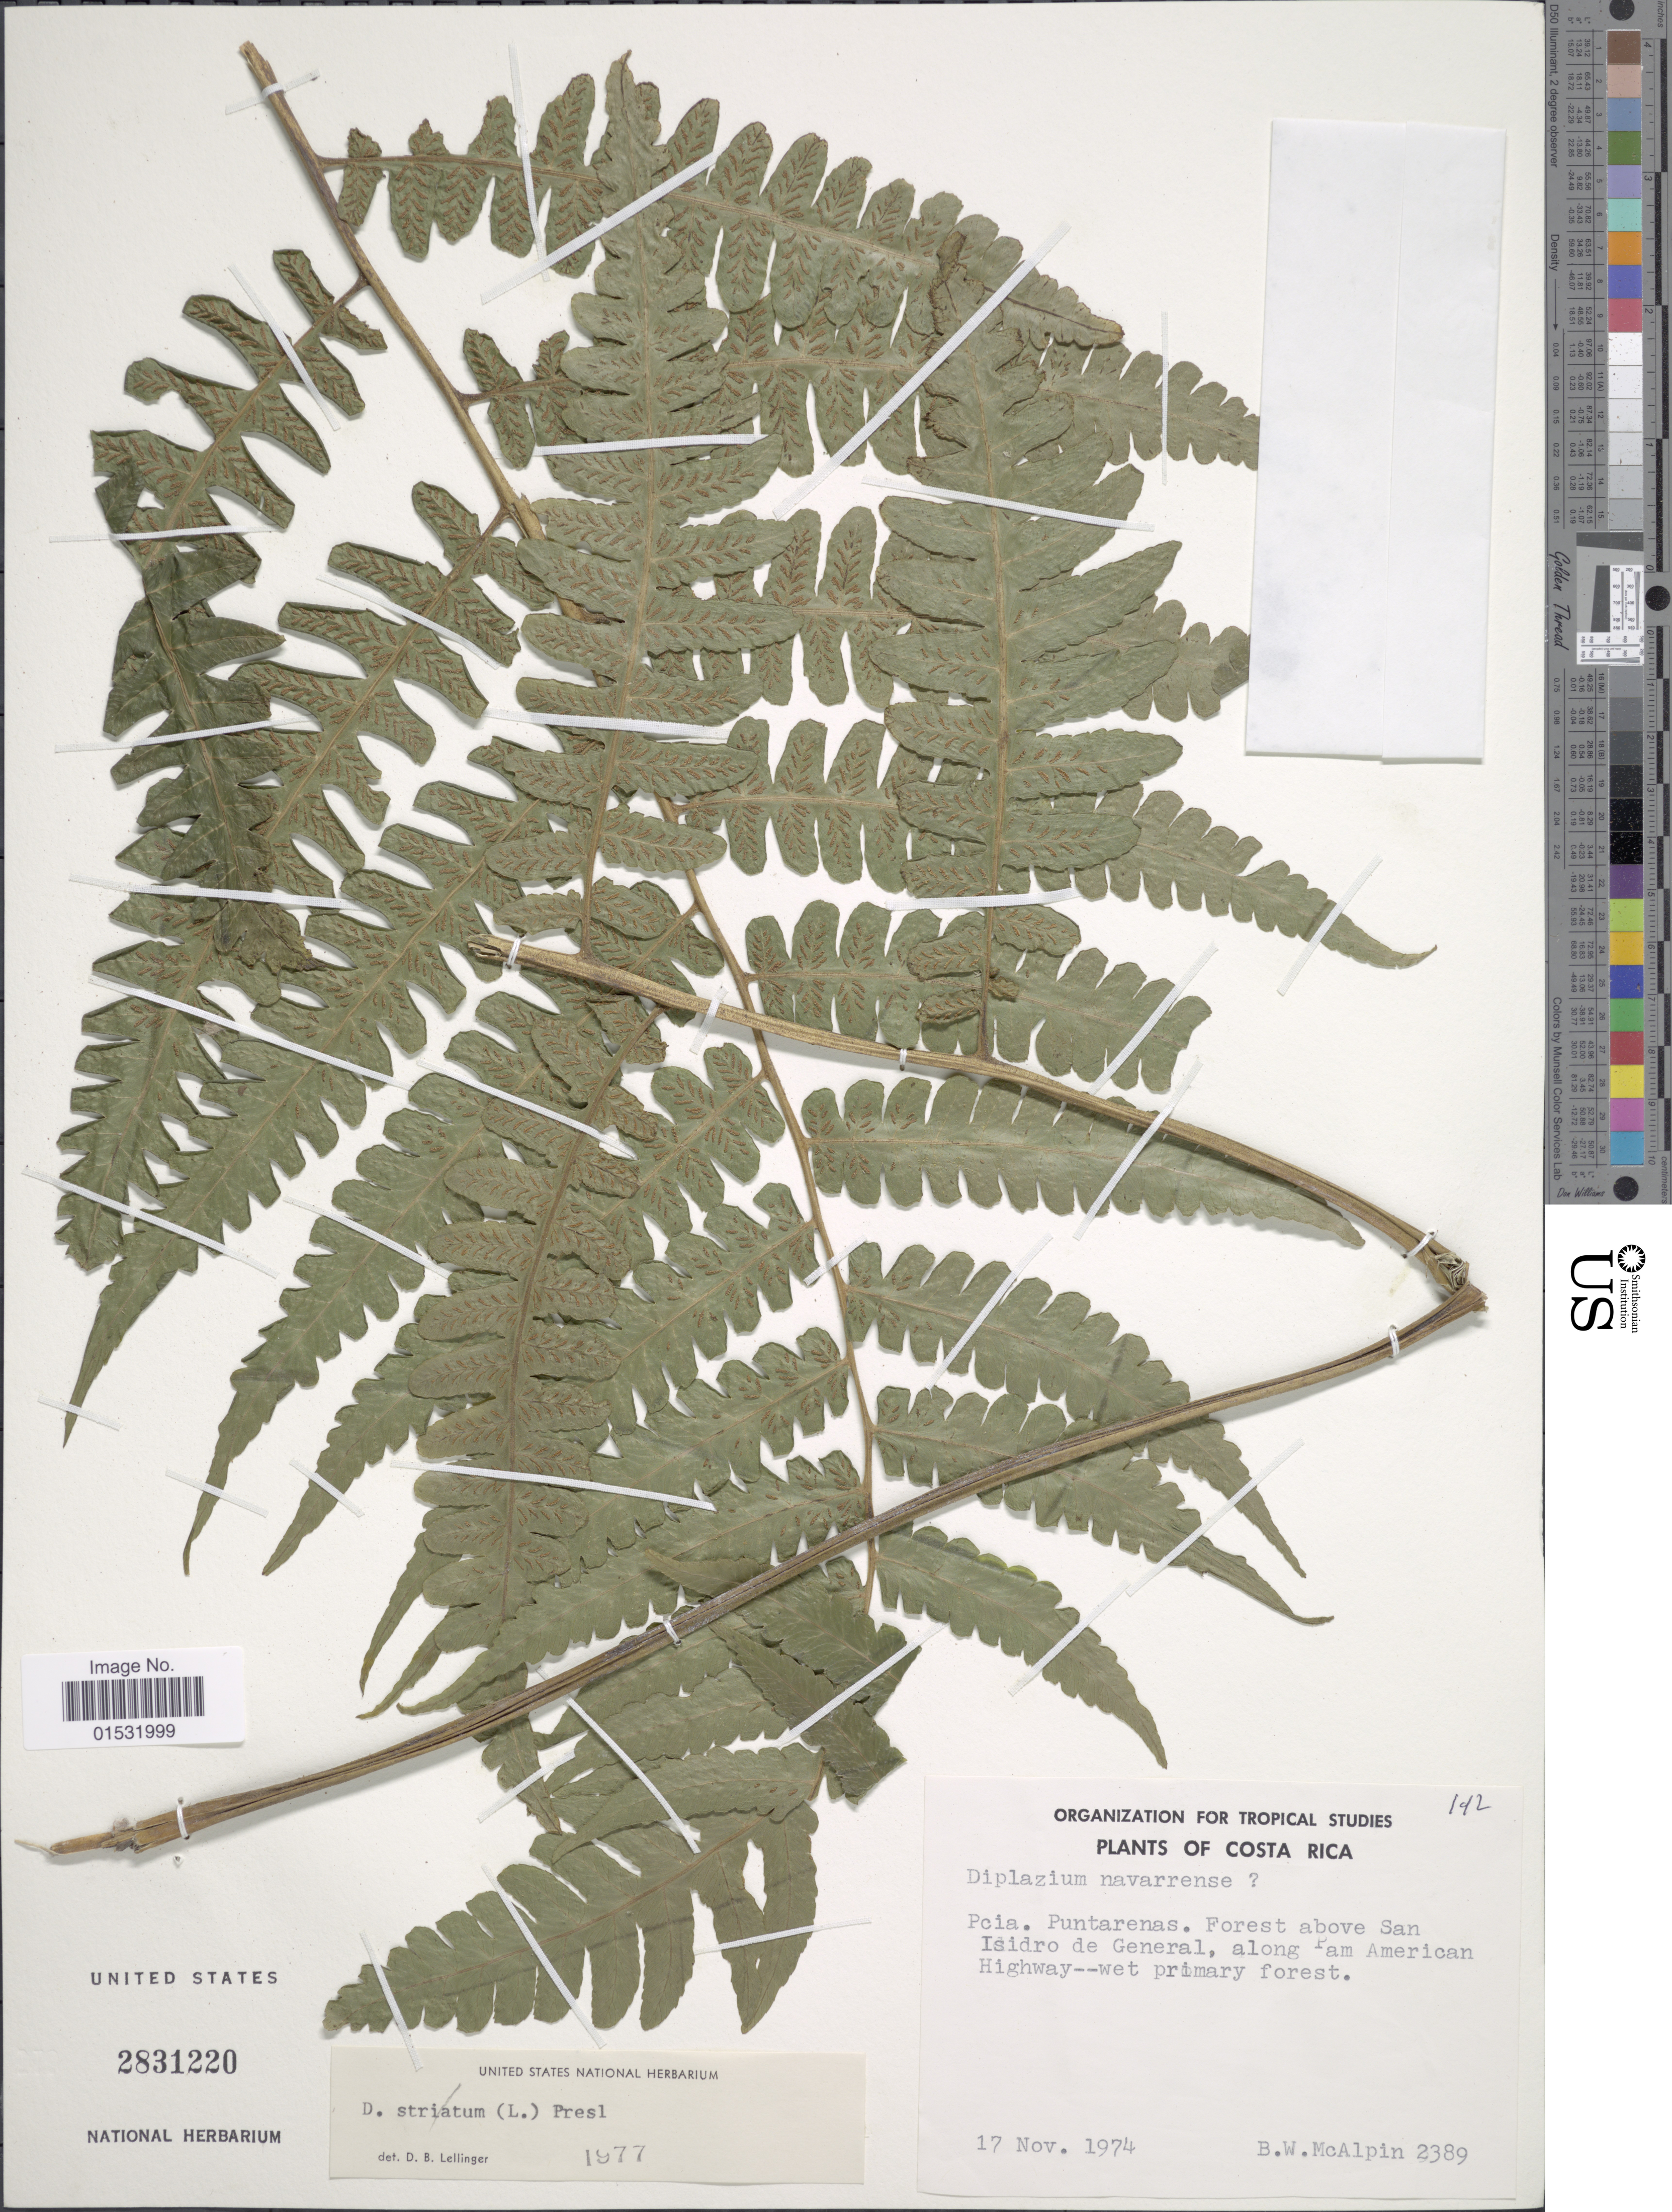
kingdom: Plantae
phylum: Tracheophyta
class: Polypodiopsida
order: Polypodiales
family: Athyriaceae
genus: Diplazium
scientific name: Diplazium skutchii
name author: Lellinger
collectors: B. W. McAlpin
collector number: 2389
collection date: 1974-11-17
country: Costa Rica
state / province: Puntarenas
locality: Forest above San Isidro de General, along Pan American Highway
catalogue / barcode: US 2831220